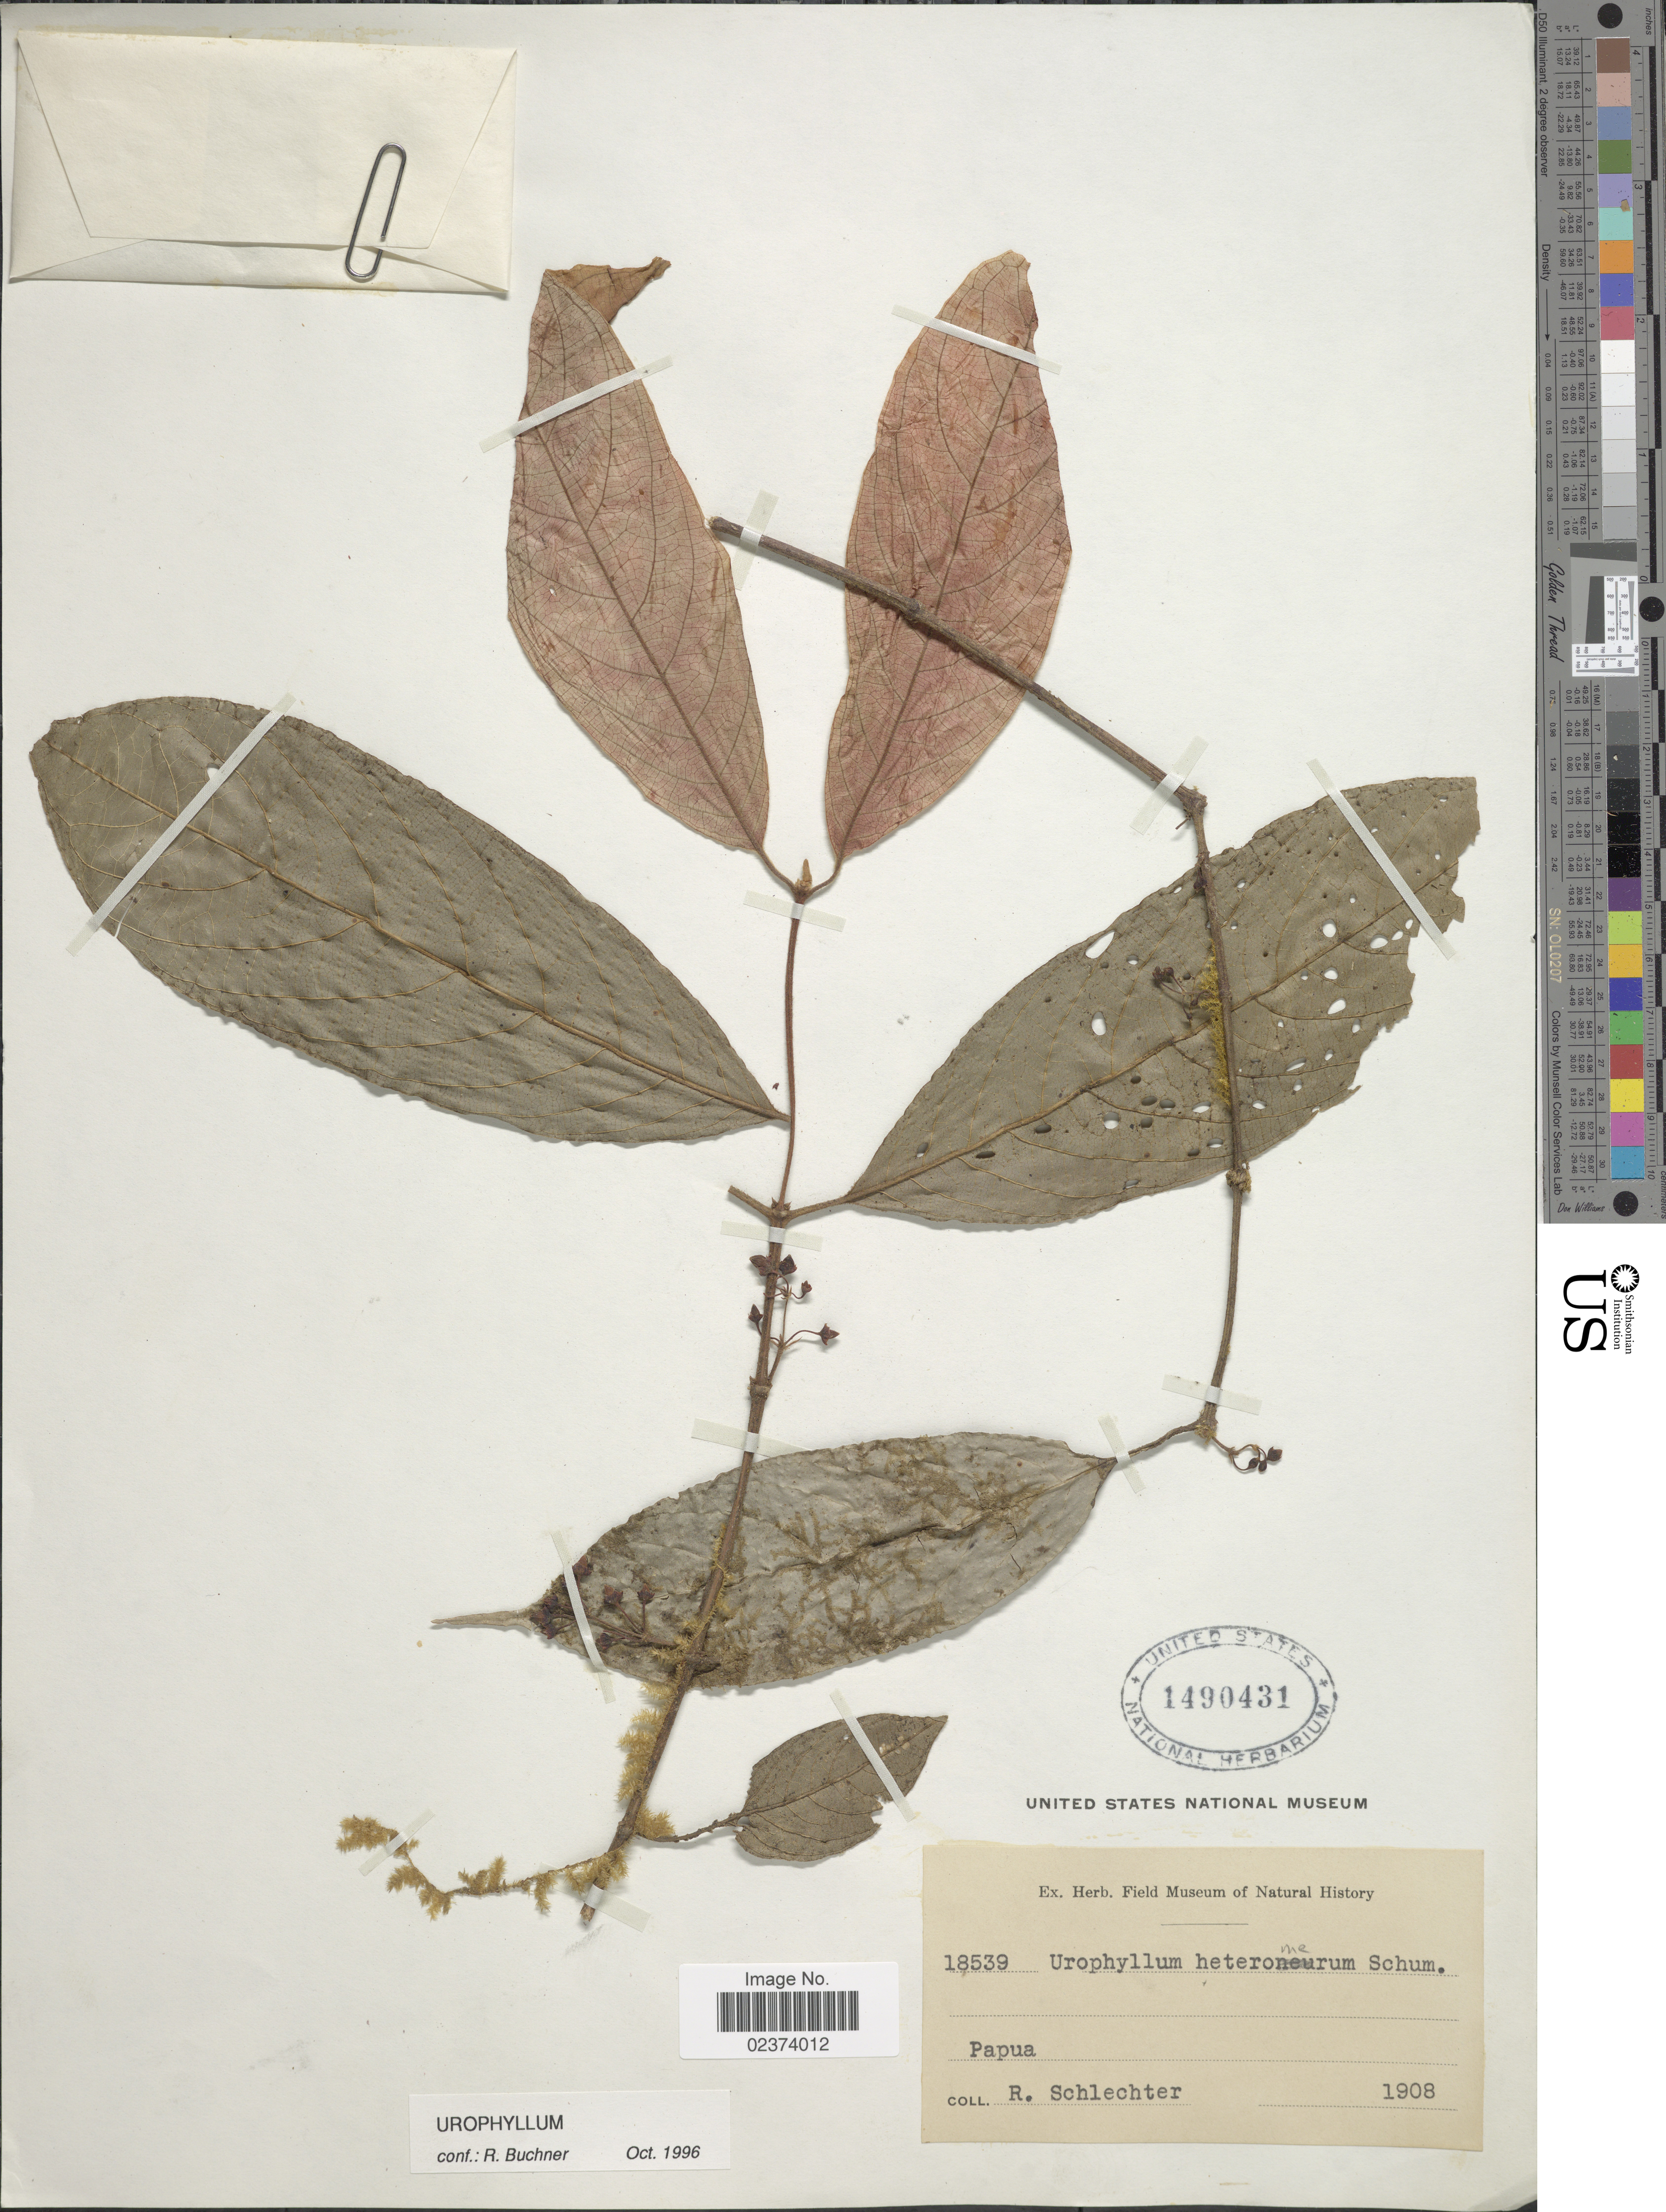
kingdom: Plantae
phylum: Tracheophyta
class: Magnoliopsida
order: Gentianales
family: Rubiaceae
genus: Urophyllum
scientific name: Urophyllum heteromerum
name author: K. Schum.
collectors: F. R. R. Schlechter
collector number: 18539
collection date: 1908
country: Papua New Guinea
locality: Papua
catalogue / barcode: US 1490431